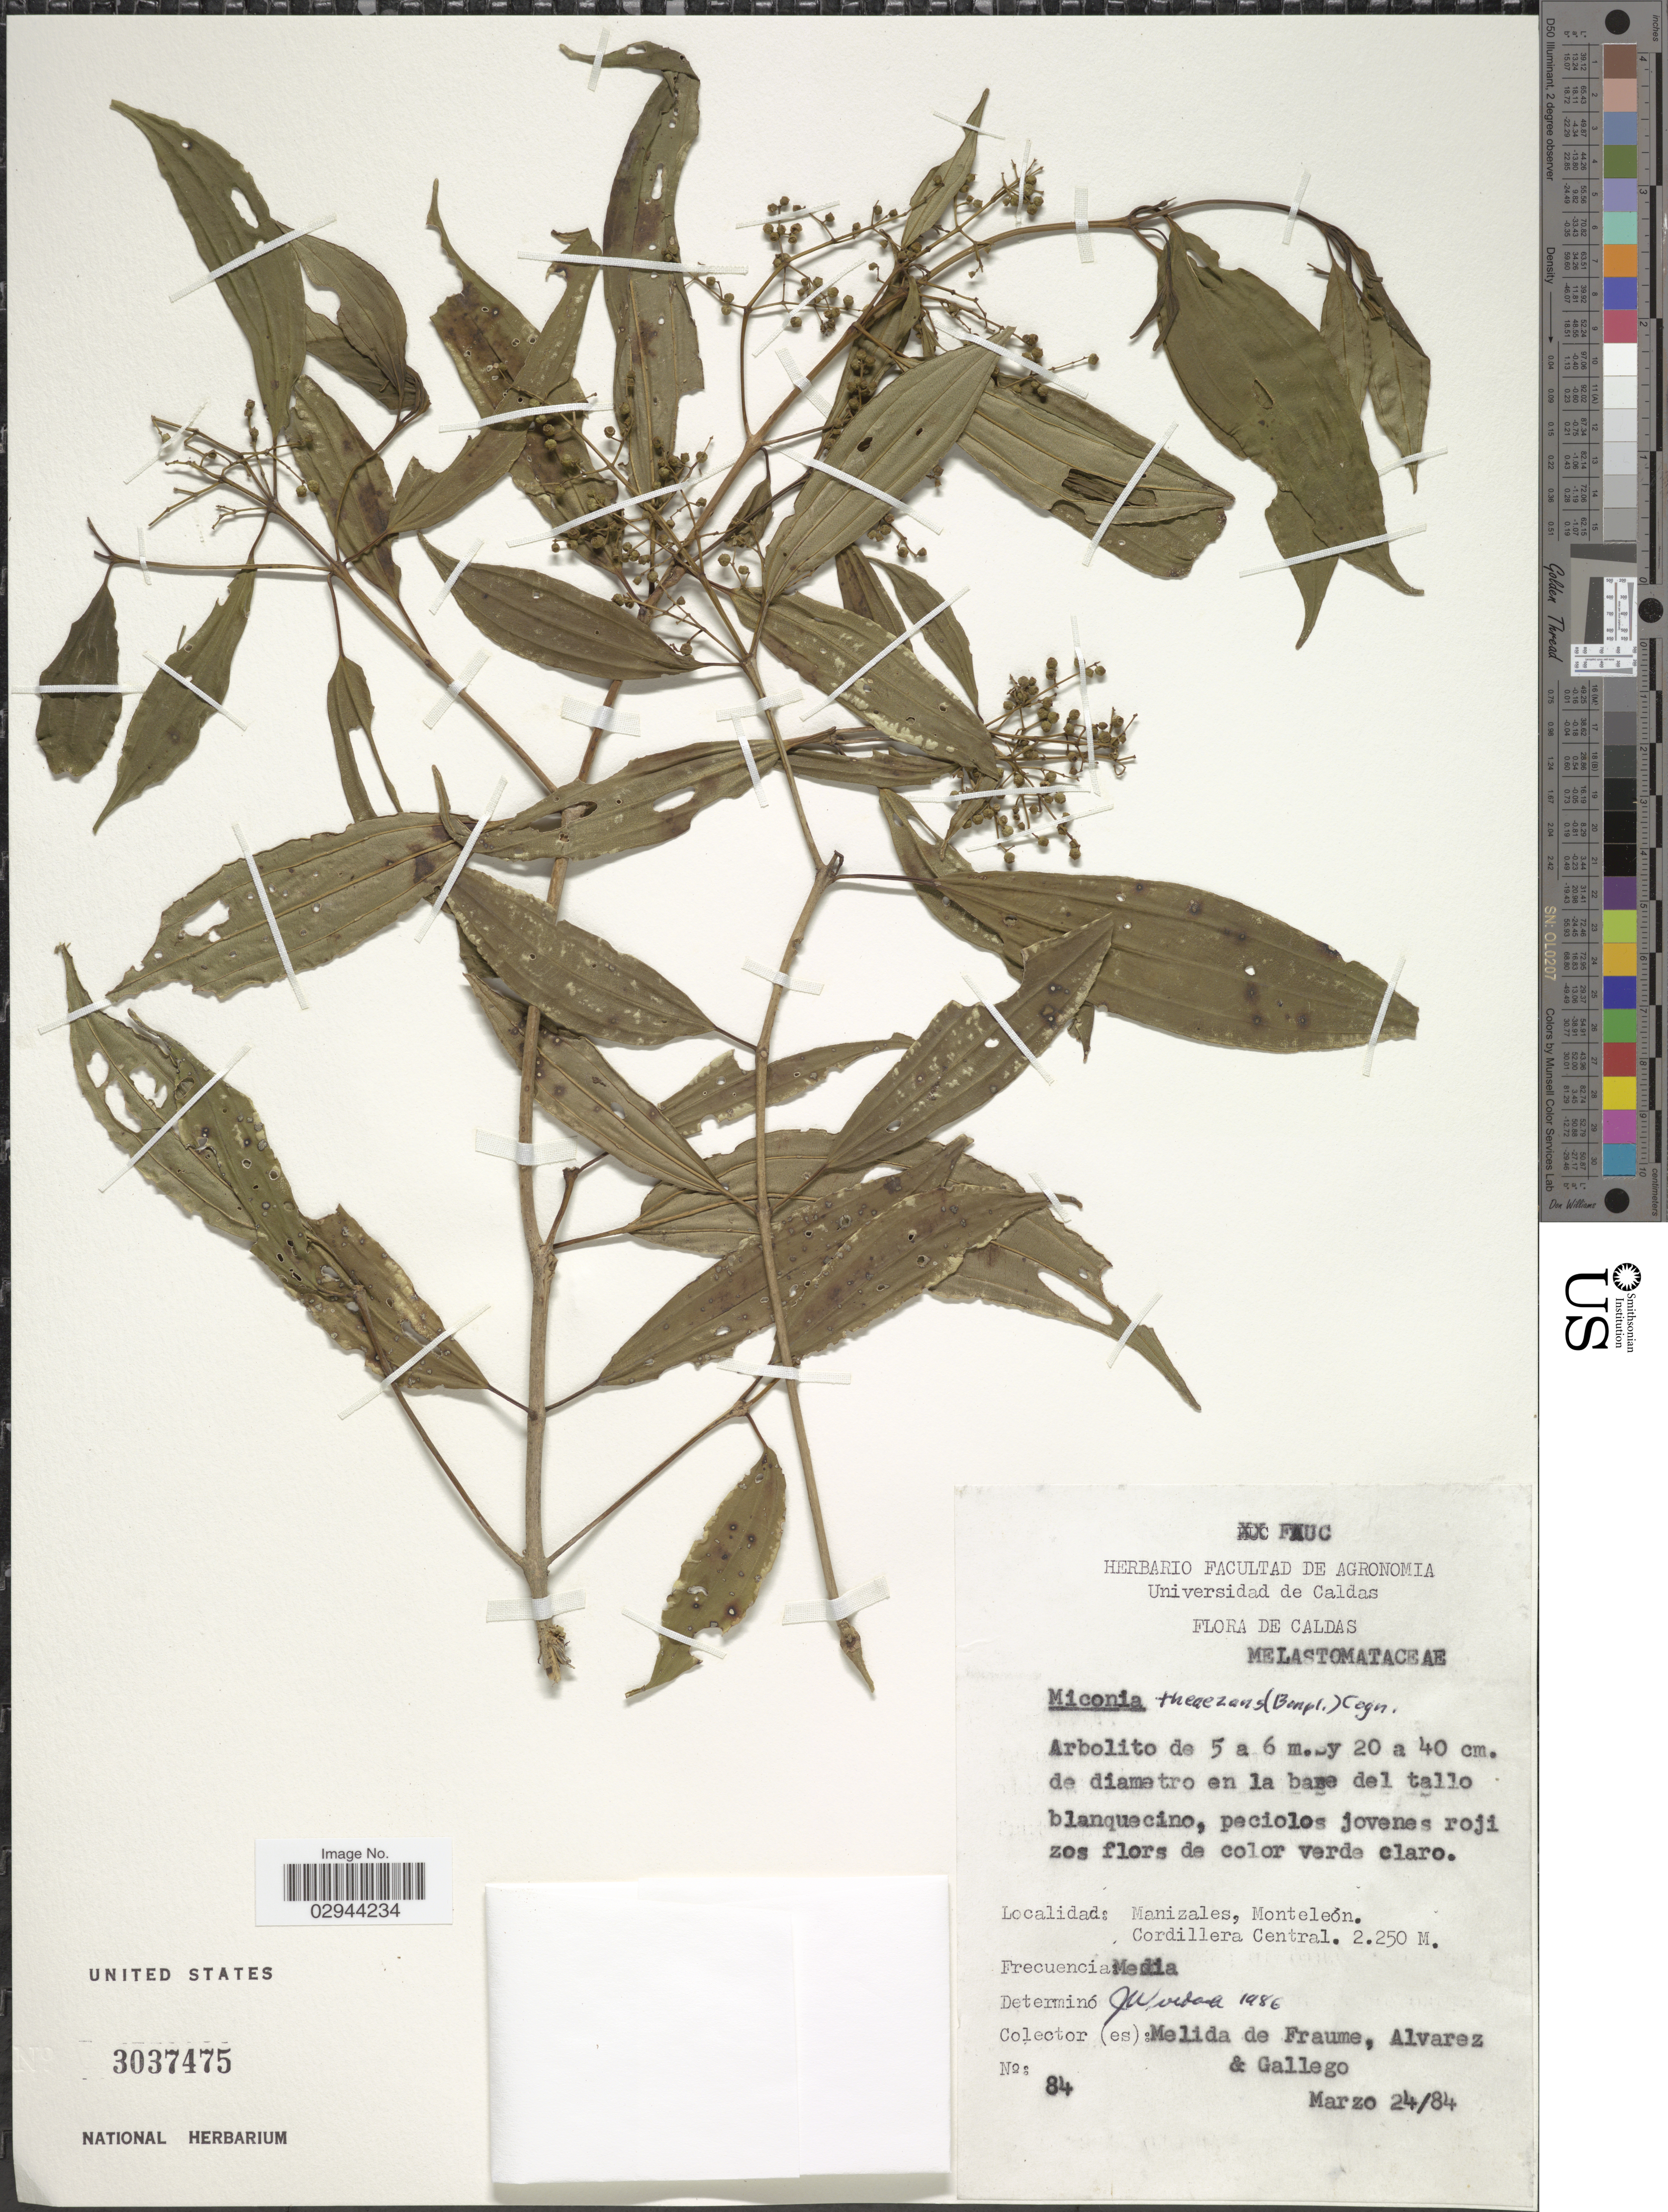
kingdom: Plantae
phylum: Tracheophyta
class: Magnoliopsida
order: Myrtales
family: Melastomataceae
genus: Miconia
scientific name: Miconia theizans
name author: (Bonpl.) Cogn.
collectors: M. Fraume, -- Alvarez & -. Gallego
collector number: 84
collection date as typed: Transcribed d/m/y: 24/3/84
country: Colombia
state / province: Caldas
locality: Manizales, Monteleón, Cordillera Central.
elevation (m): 2250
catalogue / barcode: US 3037475